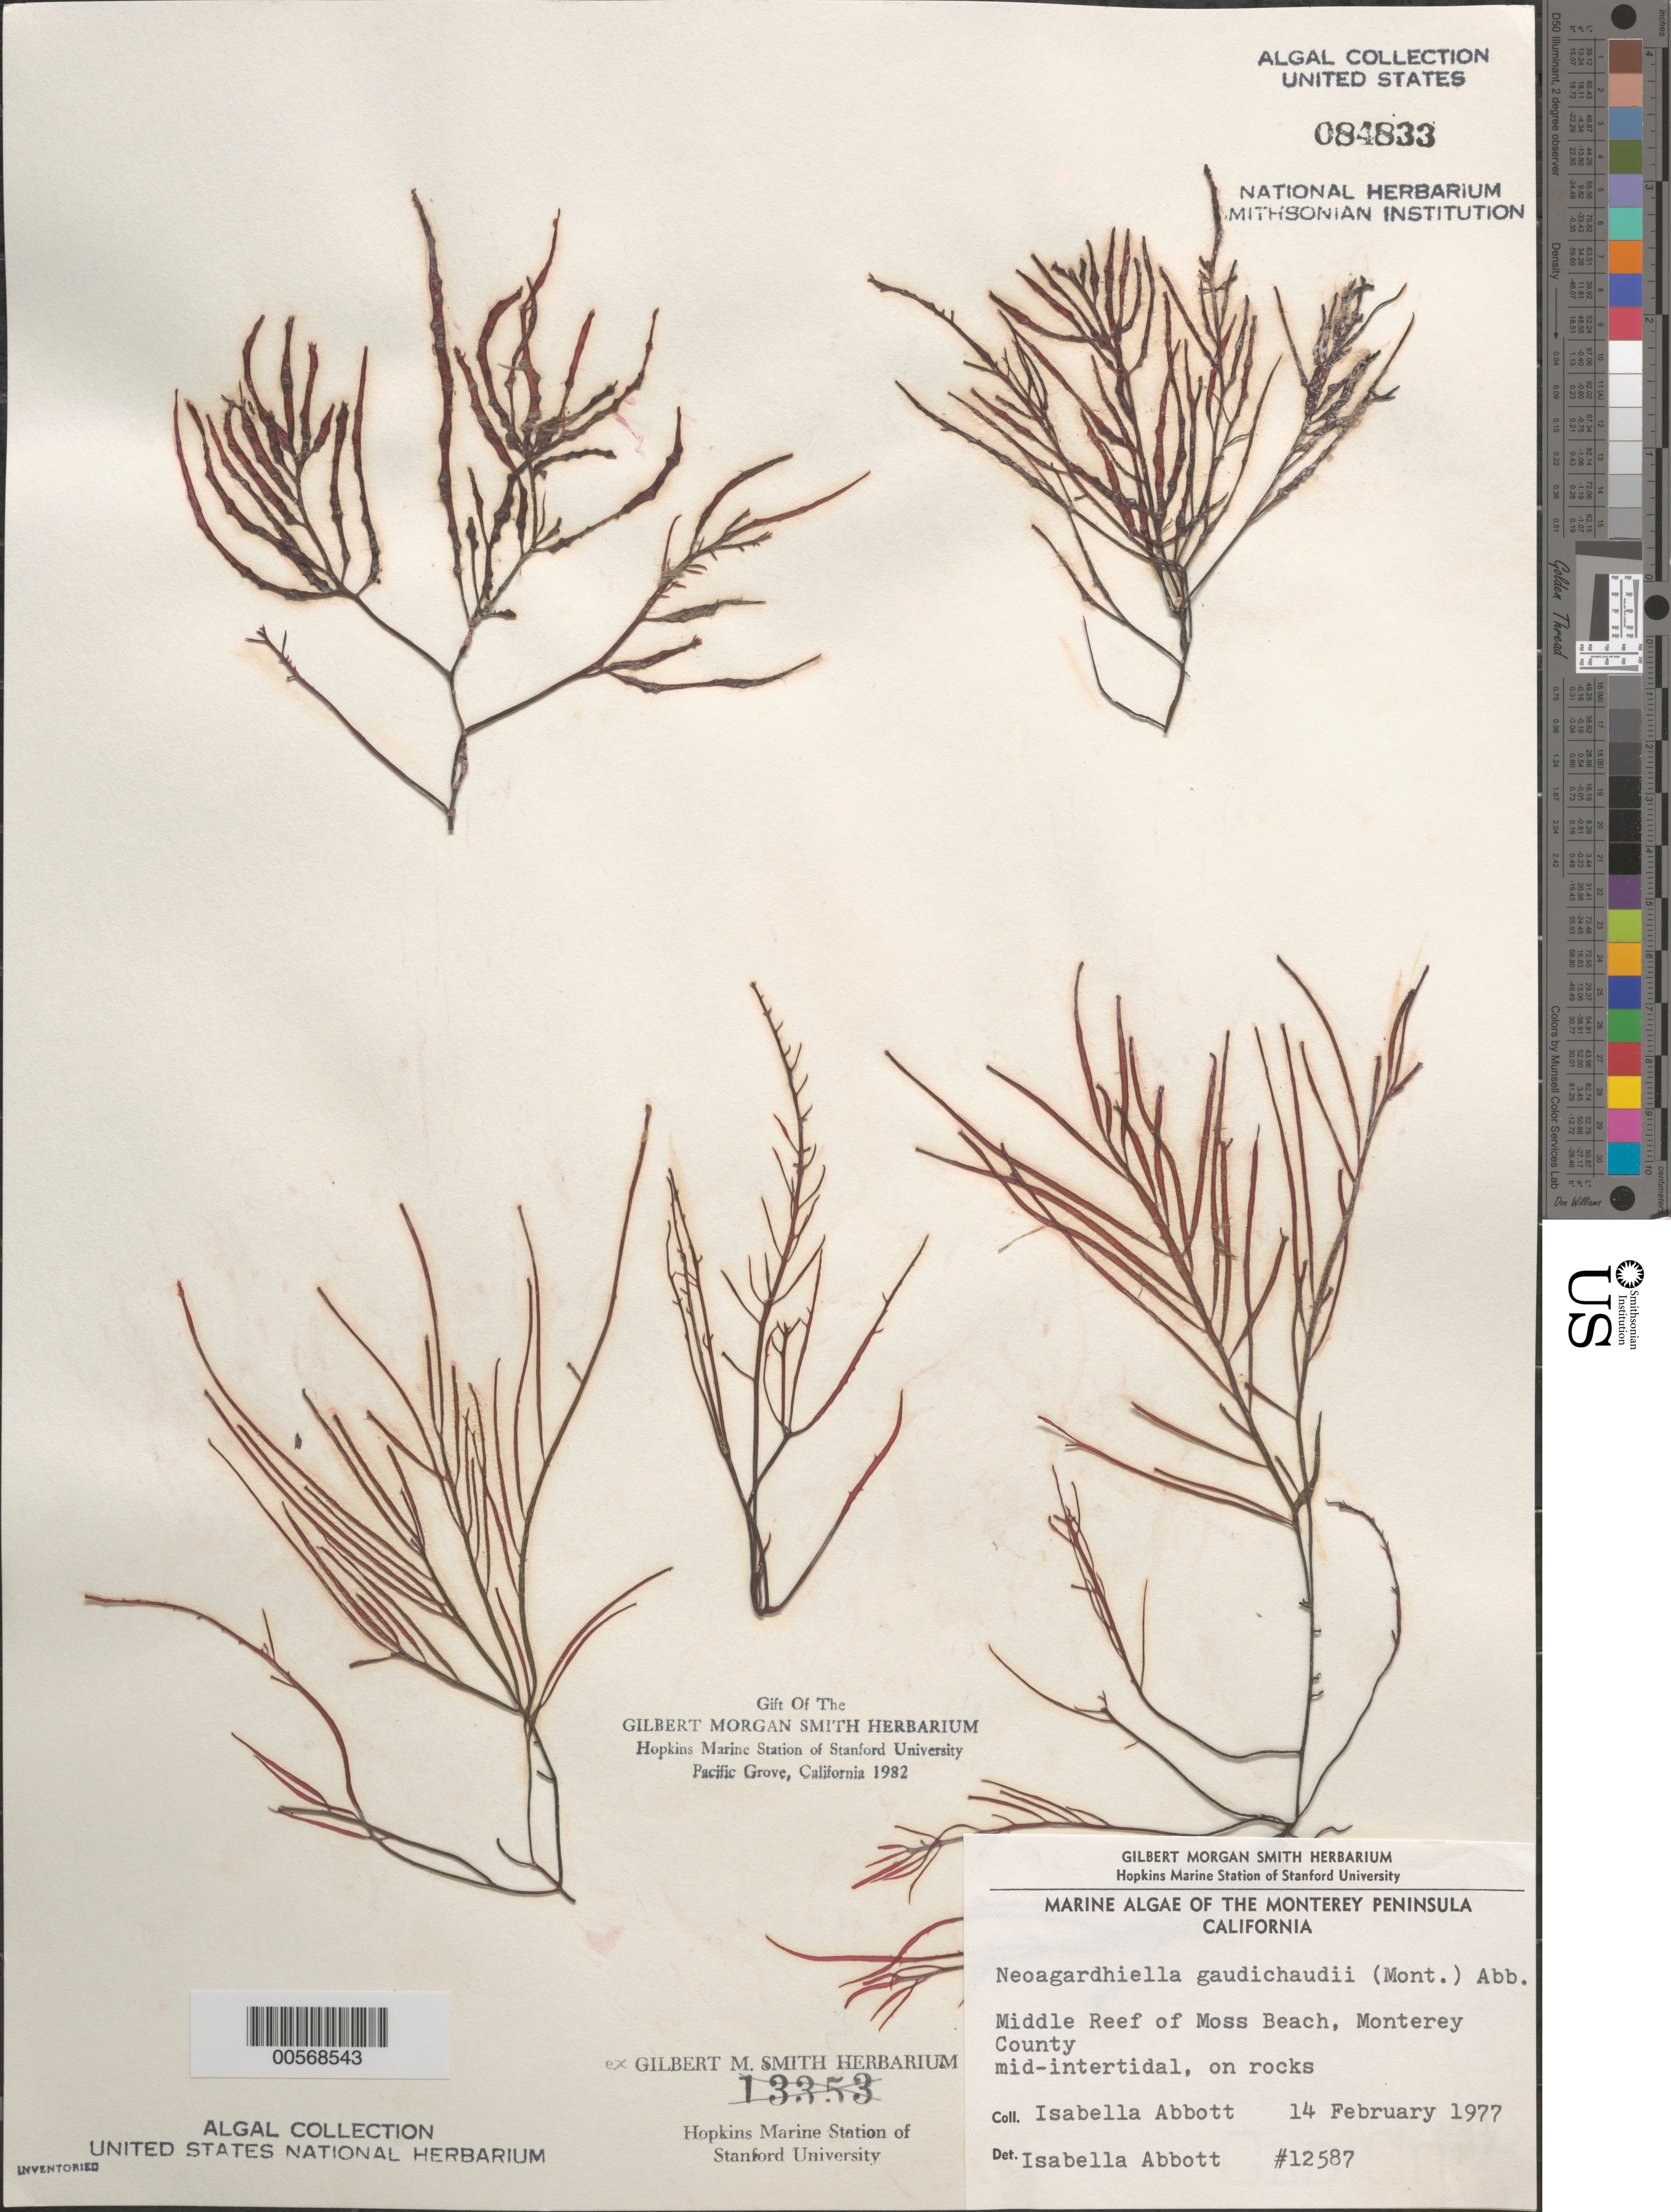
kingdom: Plantae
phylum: Rhodophyta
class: Florideophyceae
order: Gigartinales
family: Solieriaceae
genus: Sarcodiotheca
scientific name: Sarcodiotheca gaudichaudii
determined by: Algae name updating Project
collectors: I. A. Abbott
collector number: IAA 12587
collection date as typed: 14 Feb 1977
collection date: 1977-02-14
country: United States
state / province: California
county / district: Monterey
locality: Middle Reef of Moss Beach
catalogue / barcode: US 84833